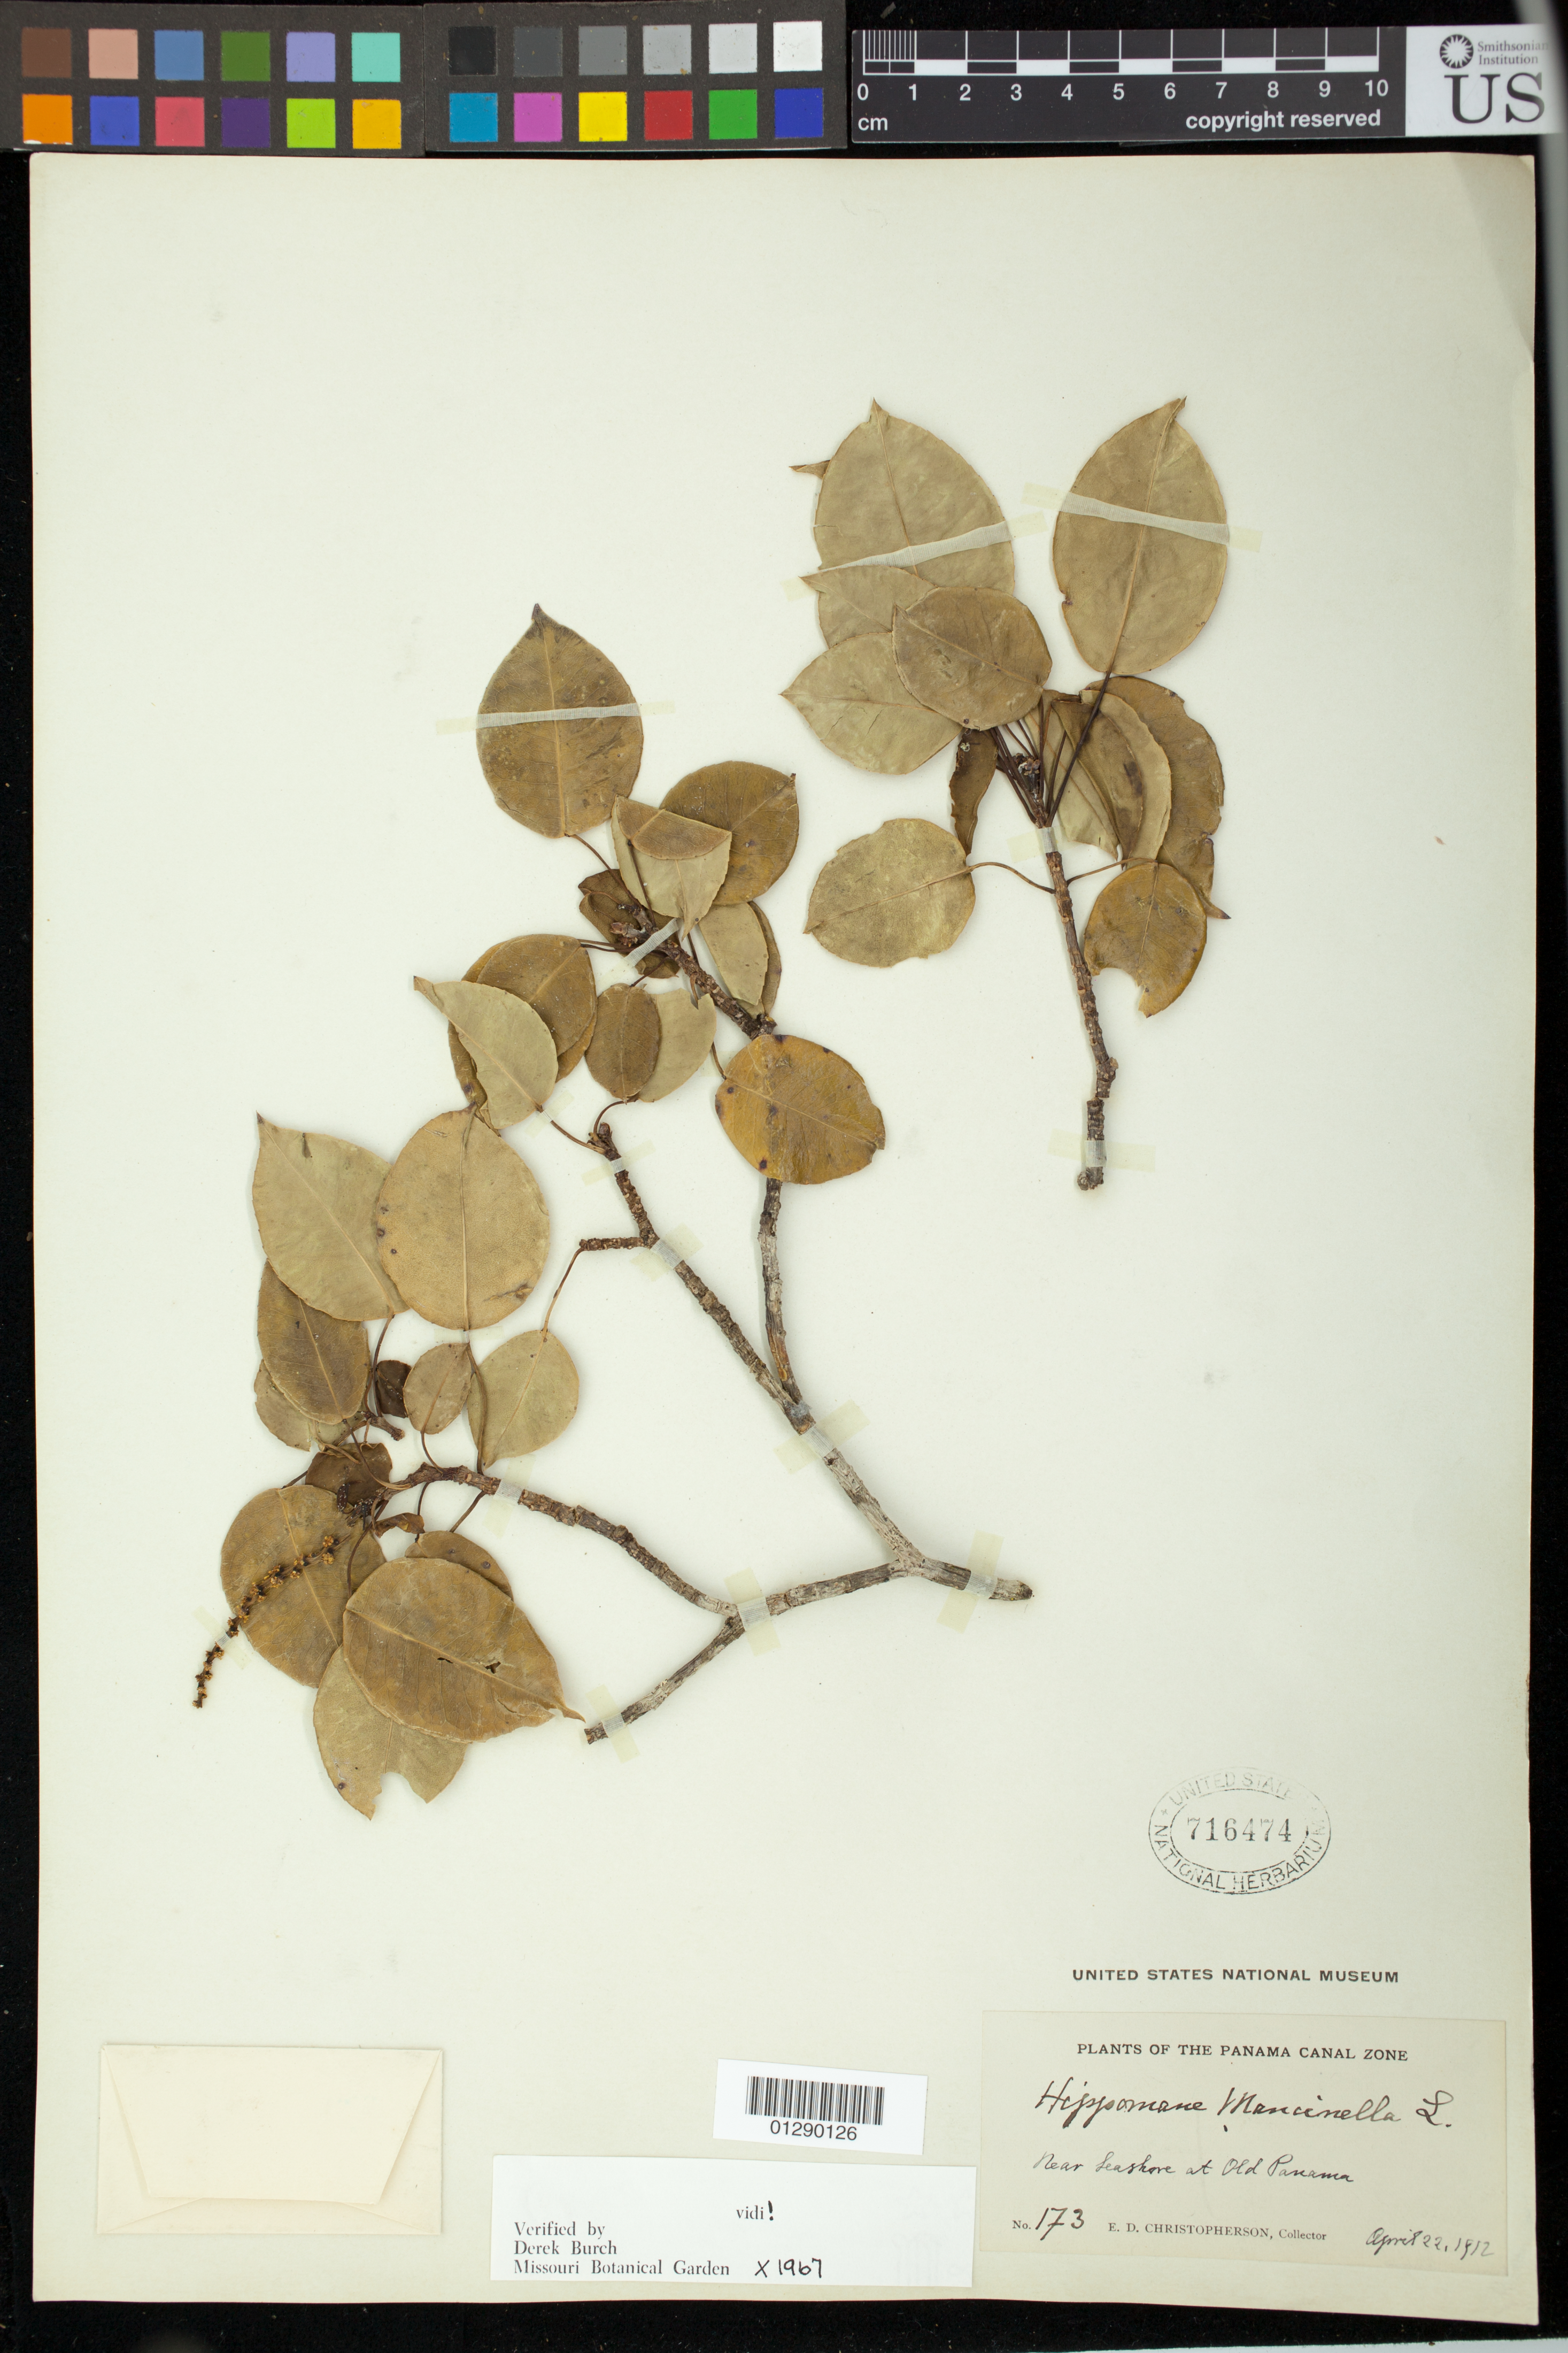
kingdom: Plantae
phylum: Tracheophyta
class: Magnoliopsida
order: Malpighiales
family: Euphorbiaceae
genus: Hippomane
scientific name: Hippomane mancinella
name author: L.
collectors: E. Christopherson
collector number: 173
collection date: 1912-04-22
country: Panama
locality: near seashore at Old Panama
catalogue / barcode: US 716474